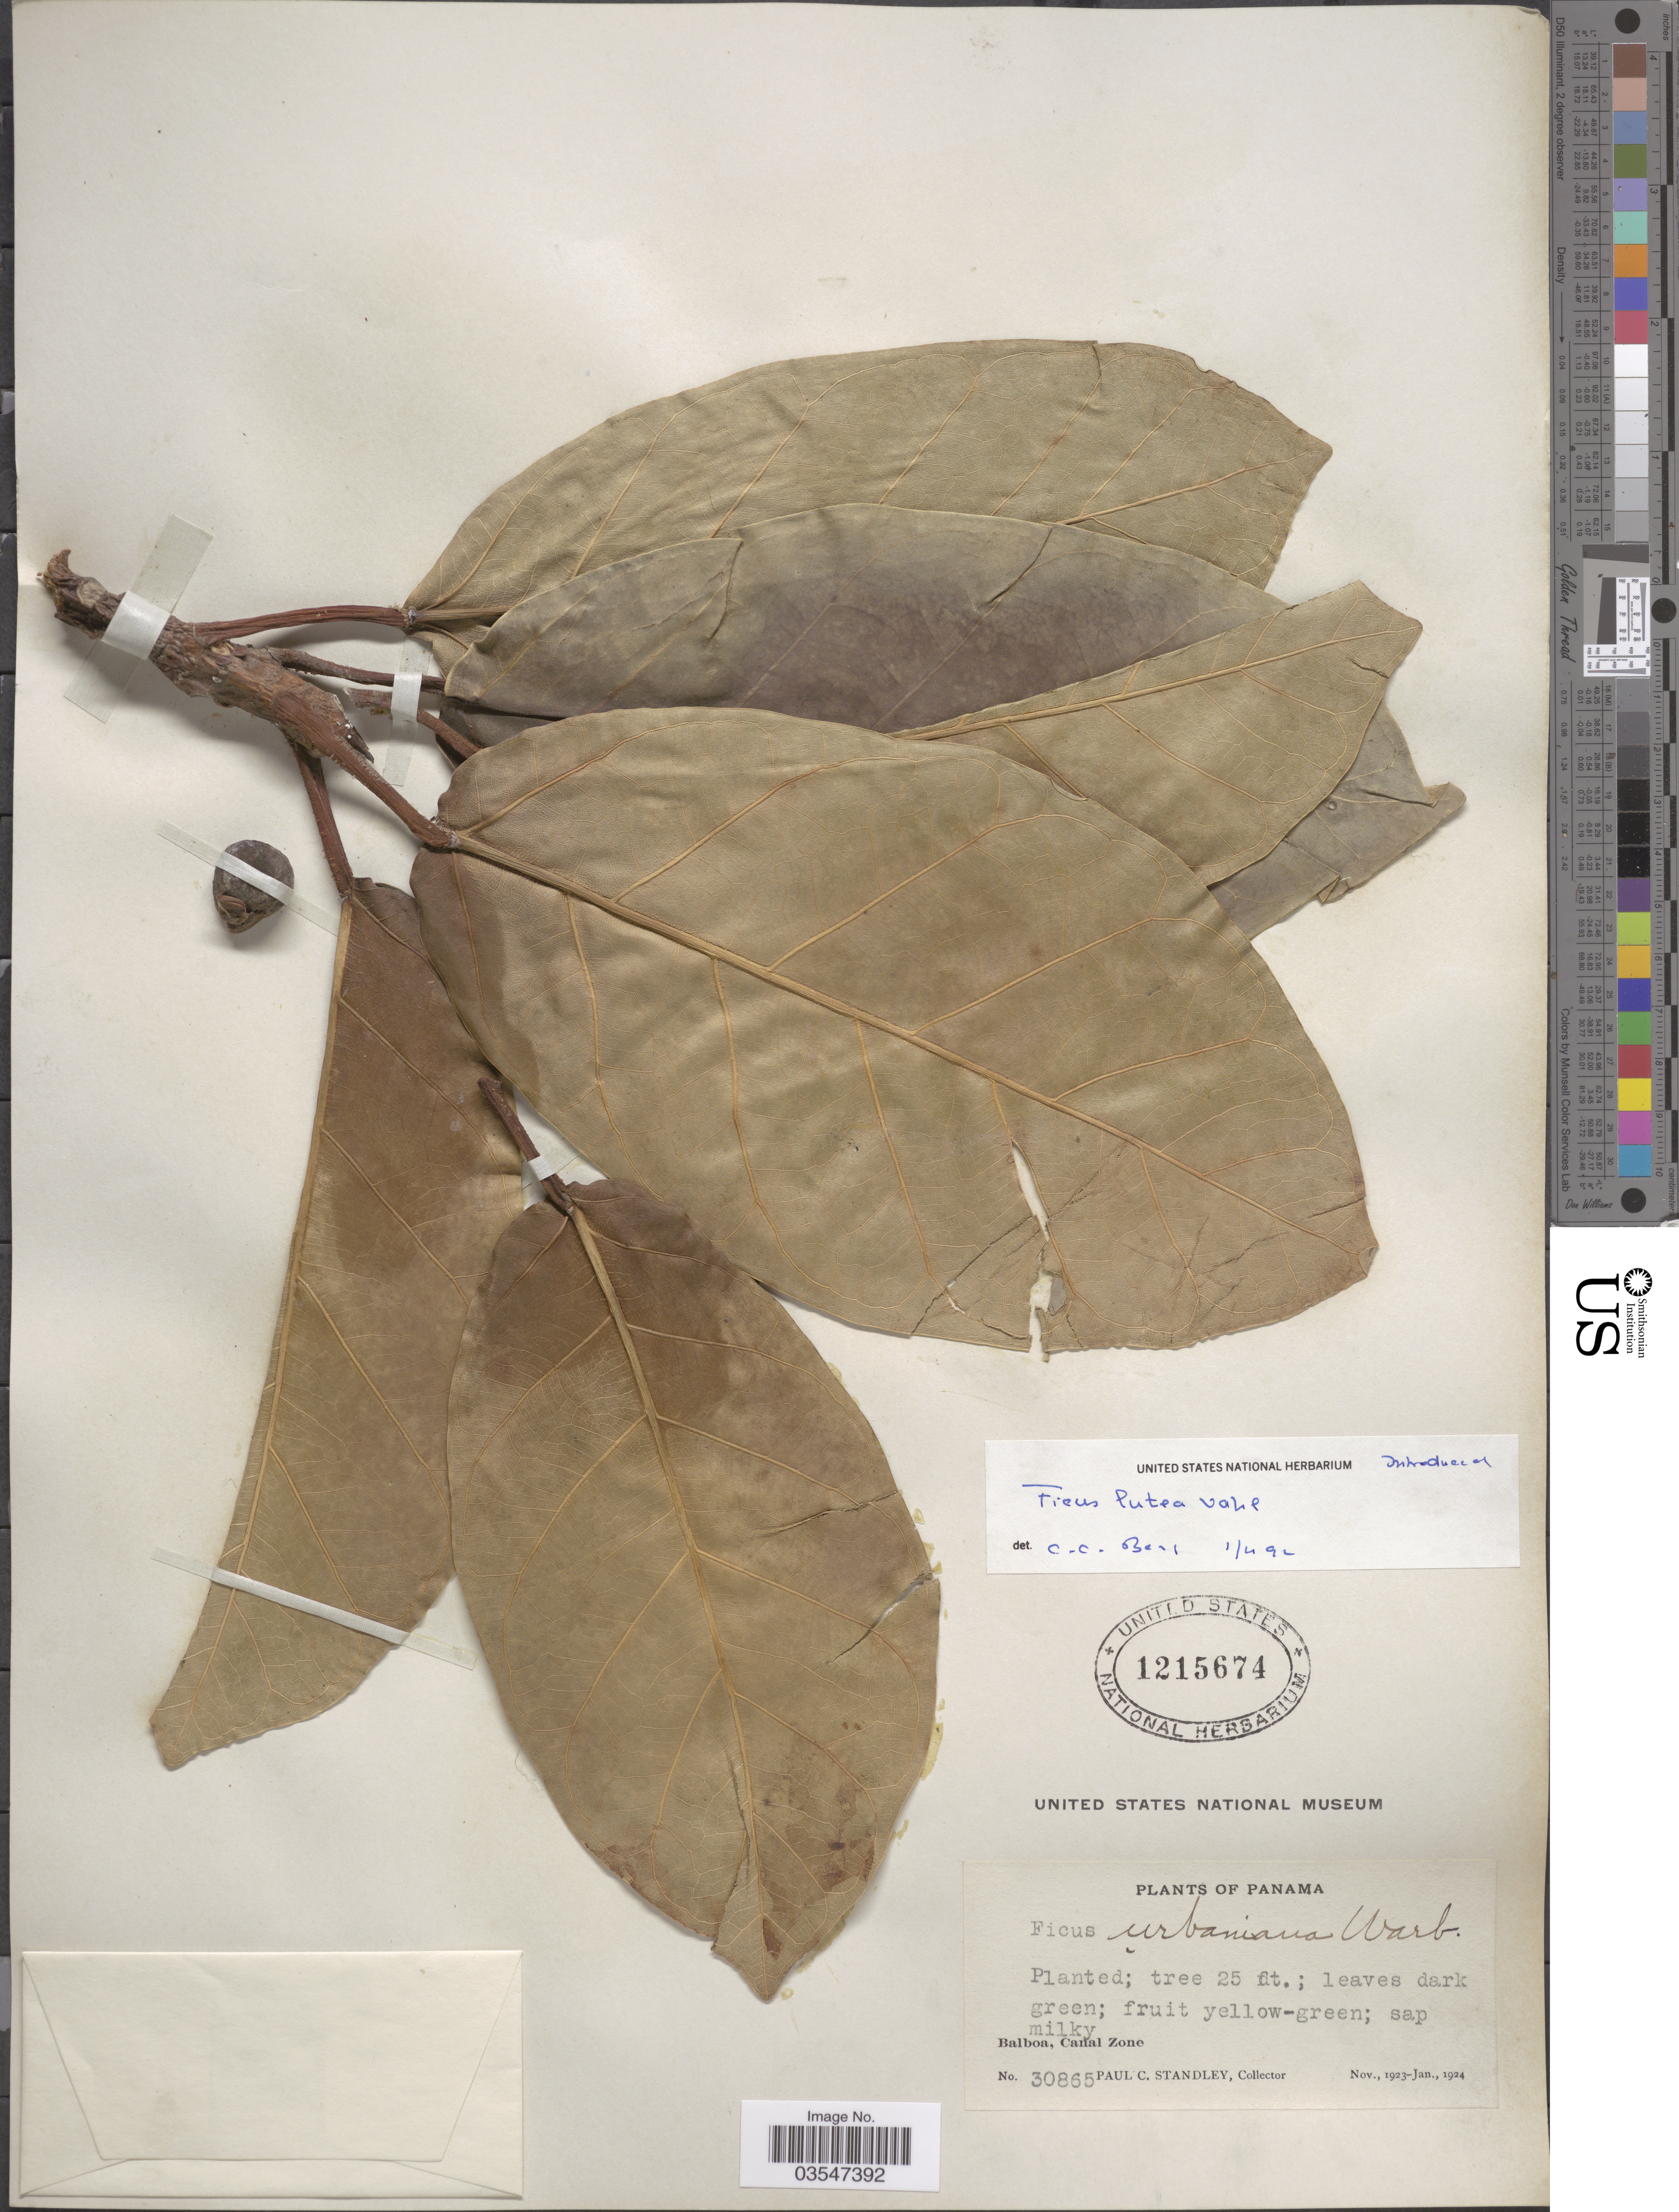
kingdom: Plantae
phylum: Tracheophyta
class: Magnoliopsida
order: Rosales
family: Moraceae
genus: Ficus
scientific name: Ficus lutea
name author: Vahl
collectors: P. C. Standley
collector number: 30865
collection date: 1923-11/1924-01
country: Panama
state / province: Colón / Panamá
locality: Balboa, Canal Zone.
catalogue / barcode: US 1215674